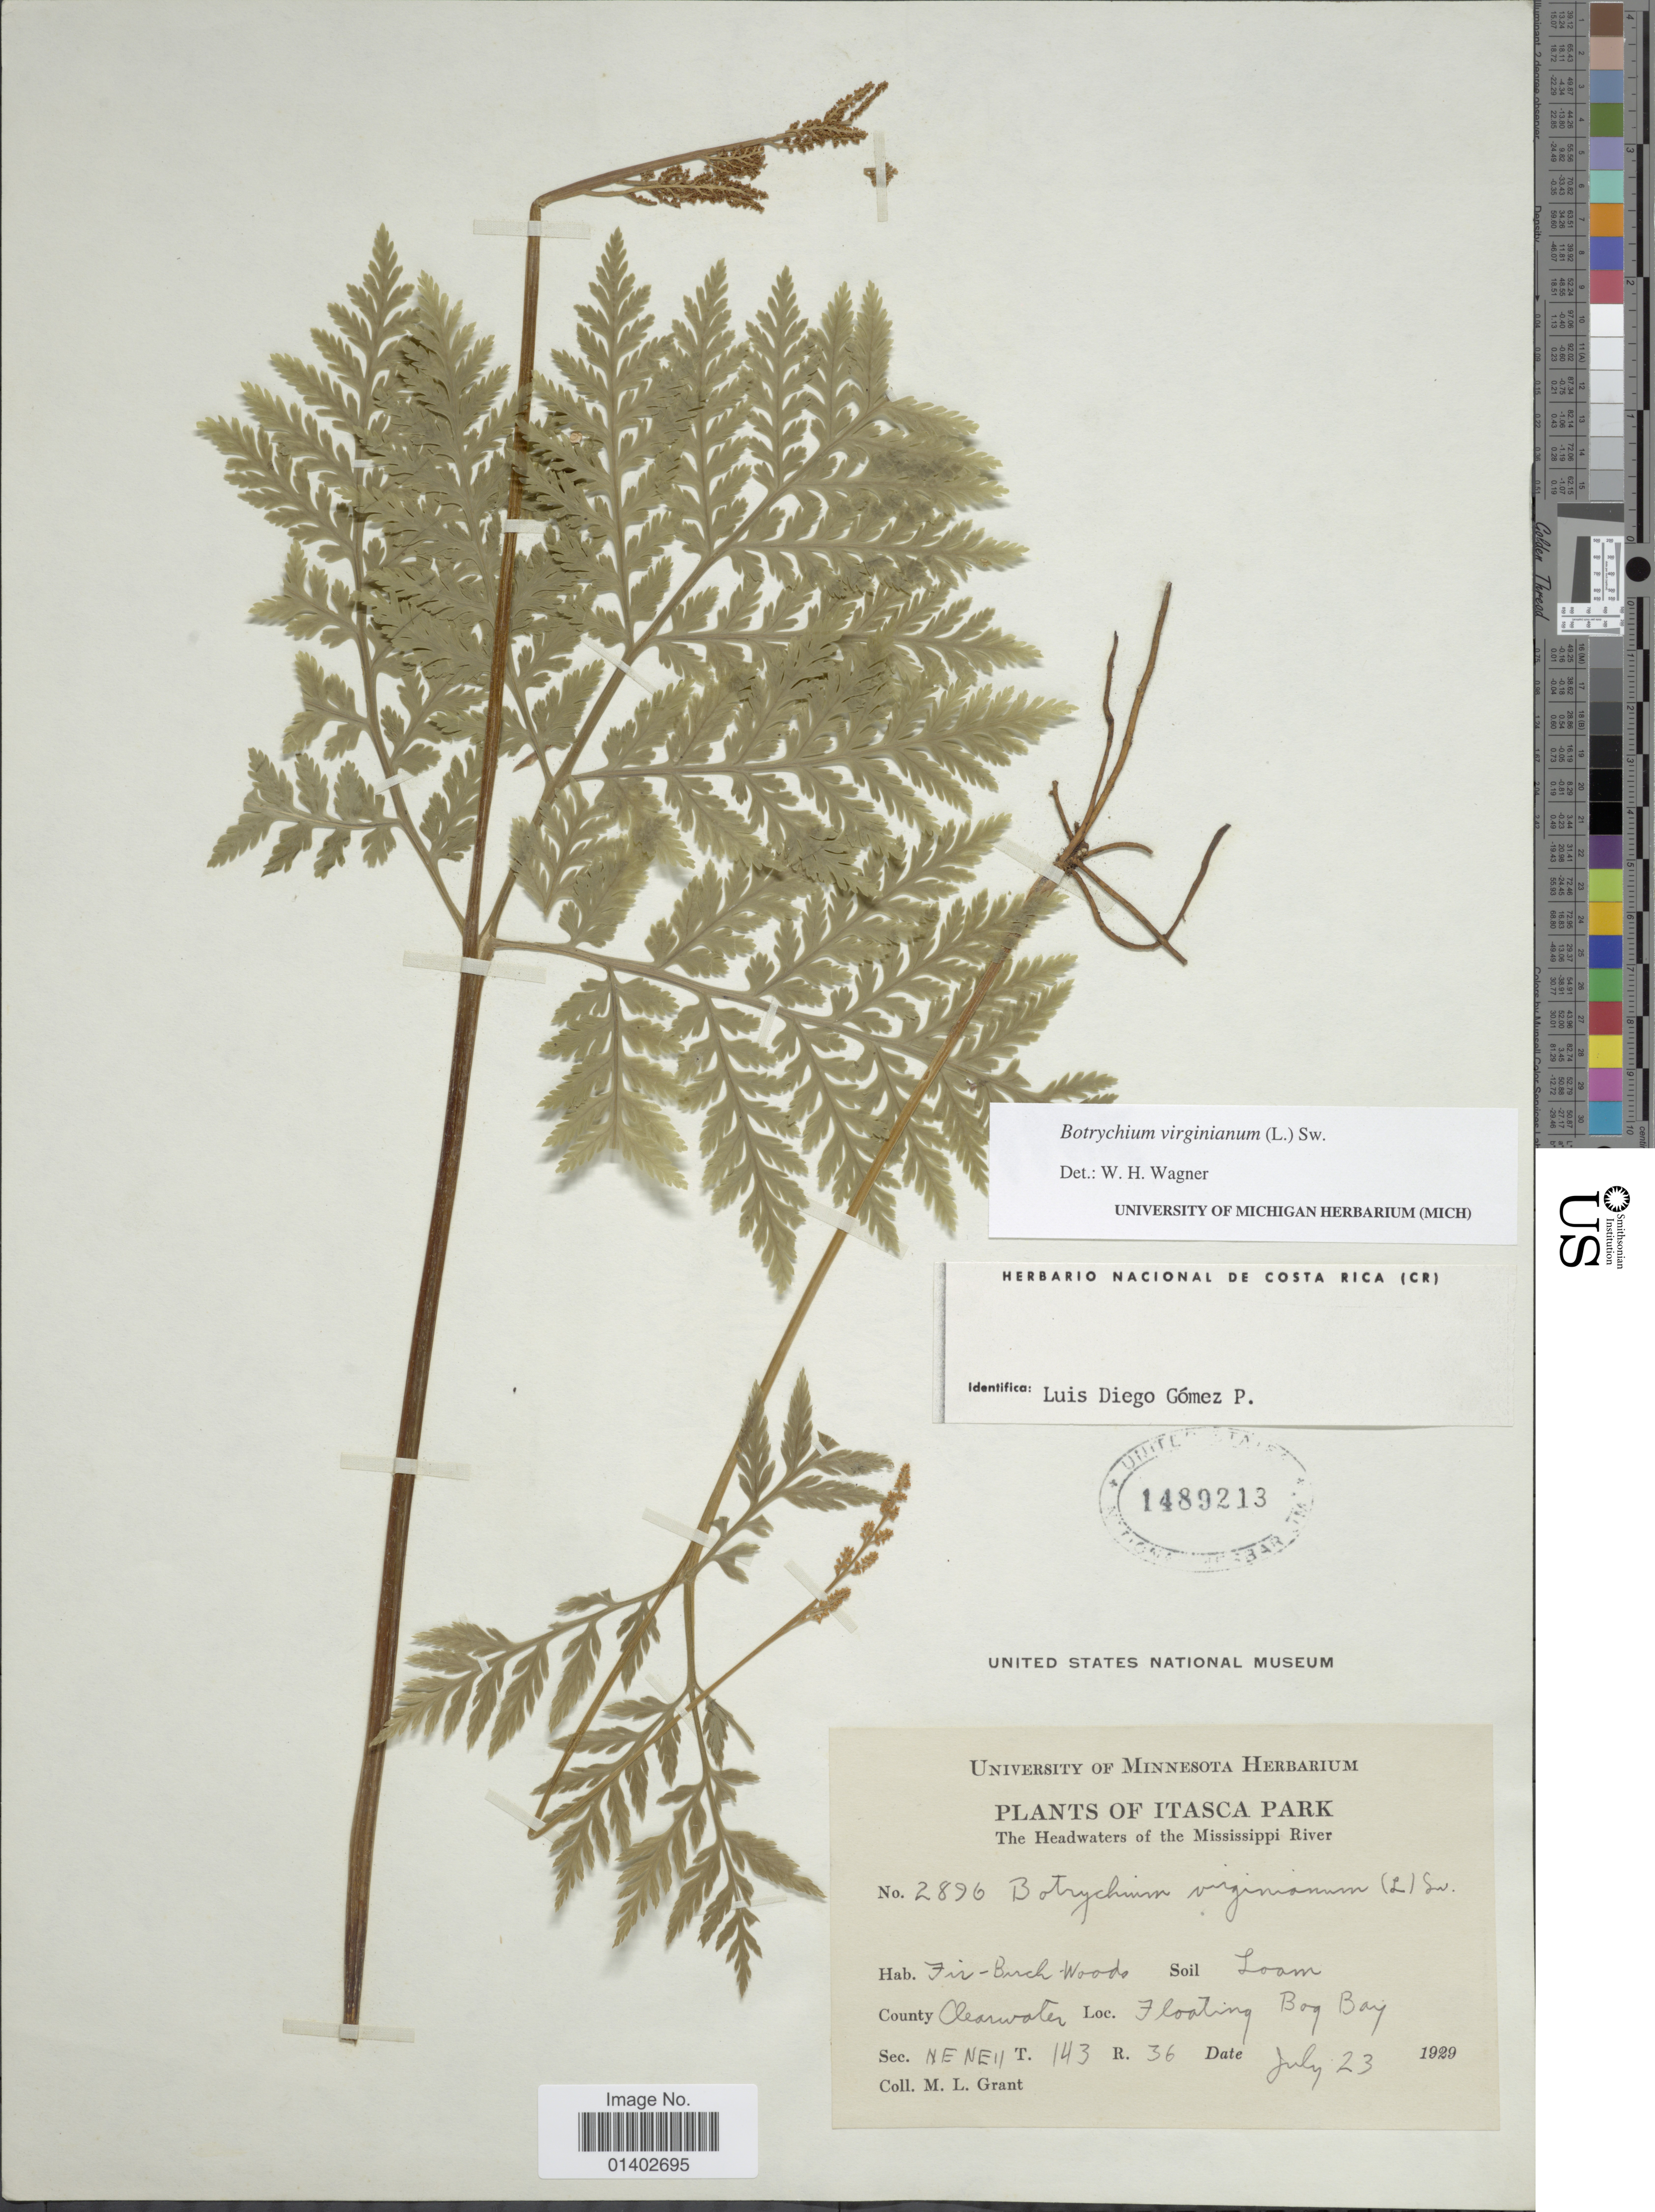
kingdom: Plantae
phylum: Tracheophyta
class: Polypodiopsida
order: Ophioglossales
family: Ophioglossaceae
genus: Botrychium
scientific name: Botrychium virginianum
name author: (L.) Sw.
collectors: M. L. Grant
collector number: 2896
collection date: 1929-07-23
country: United States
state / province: Minnesota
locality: Itasca Park, The Headwaters of the Mississippi River, County Clearwater, Floating Bog Bay, Sec NE NE 11, T 143 R 36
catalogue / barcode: US 1489213